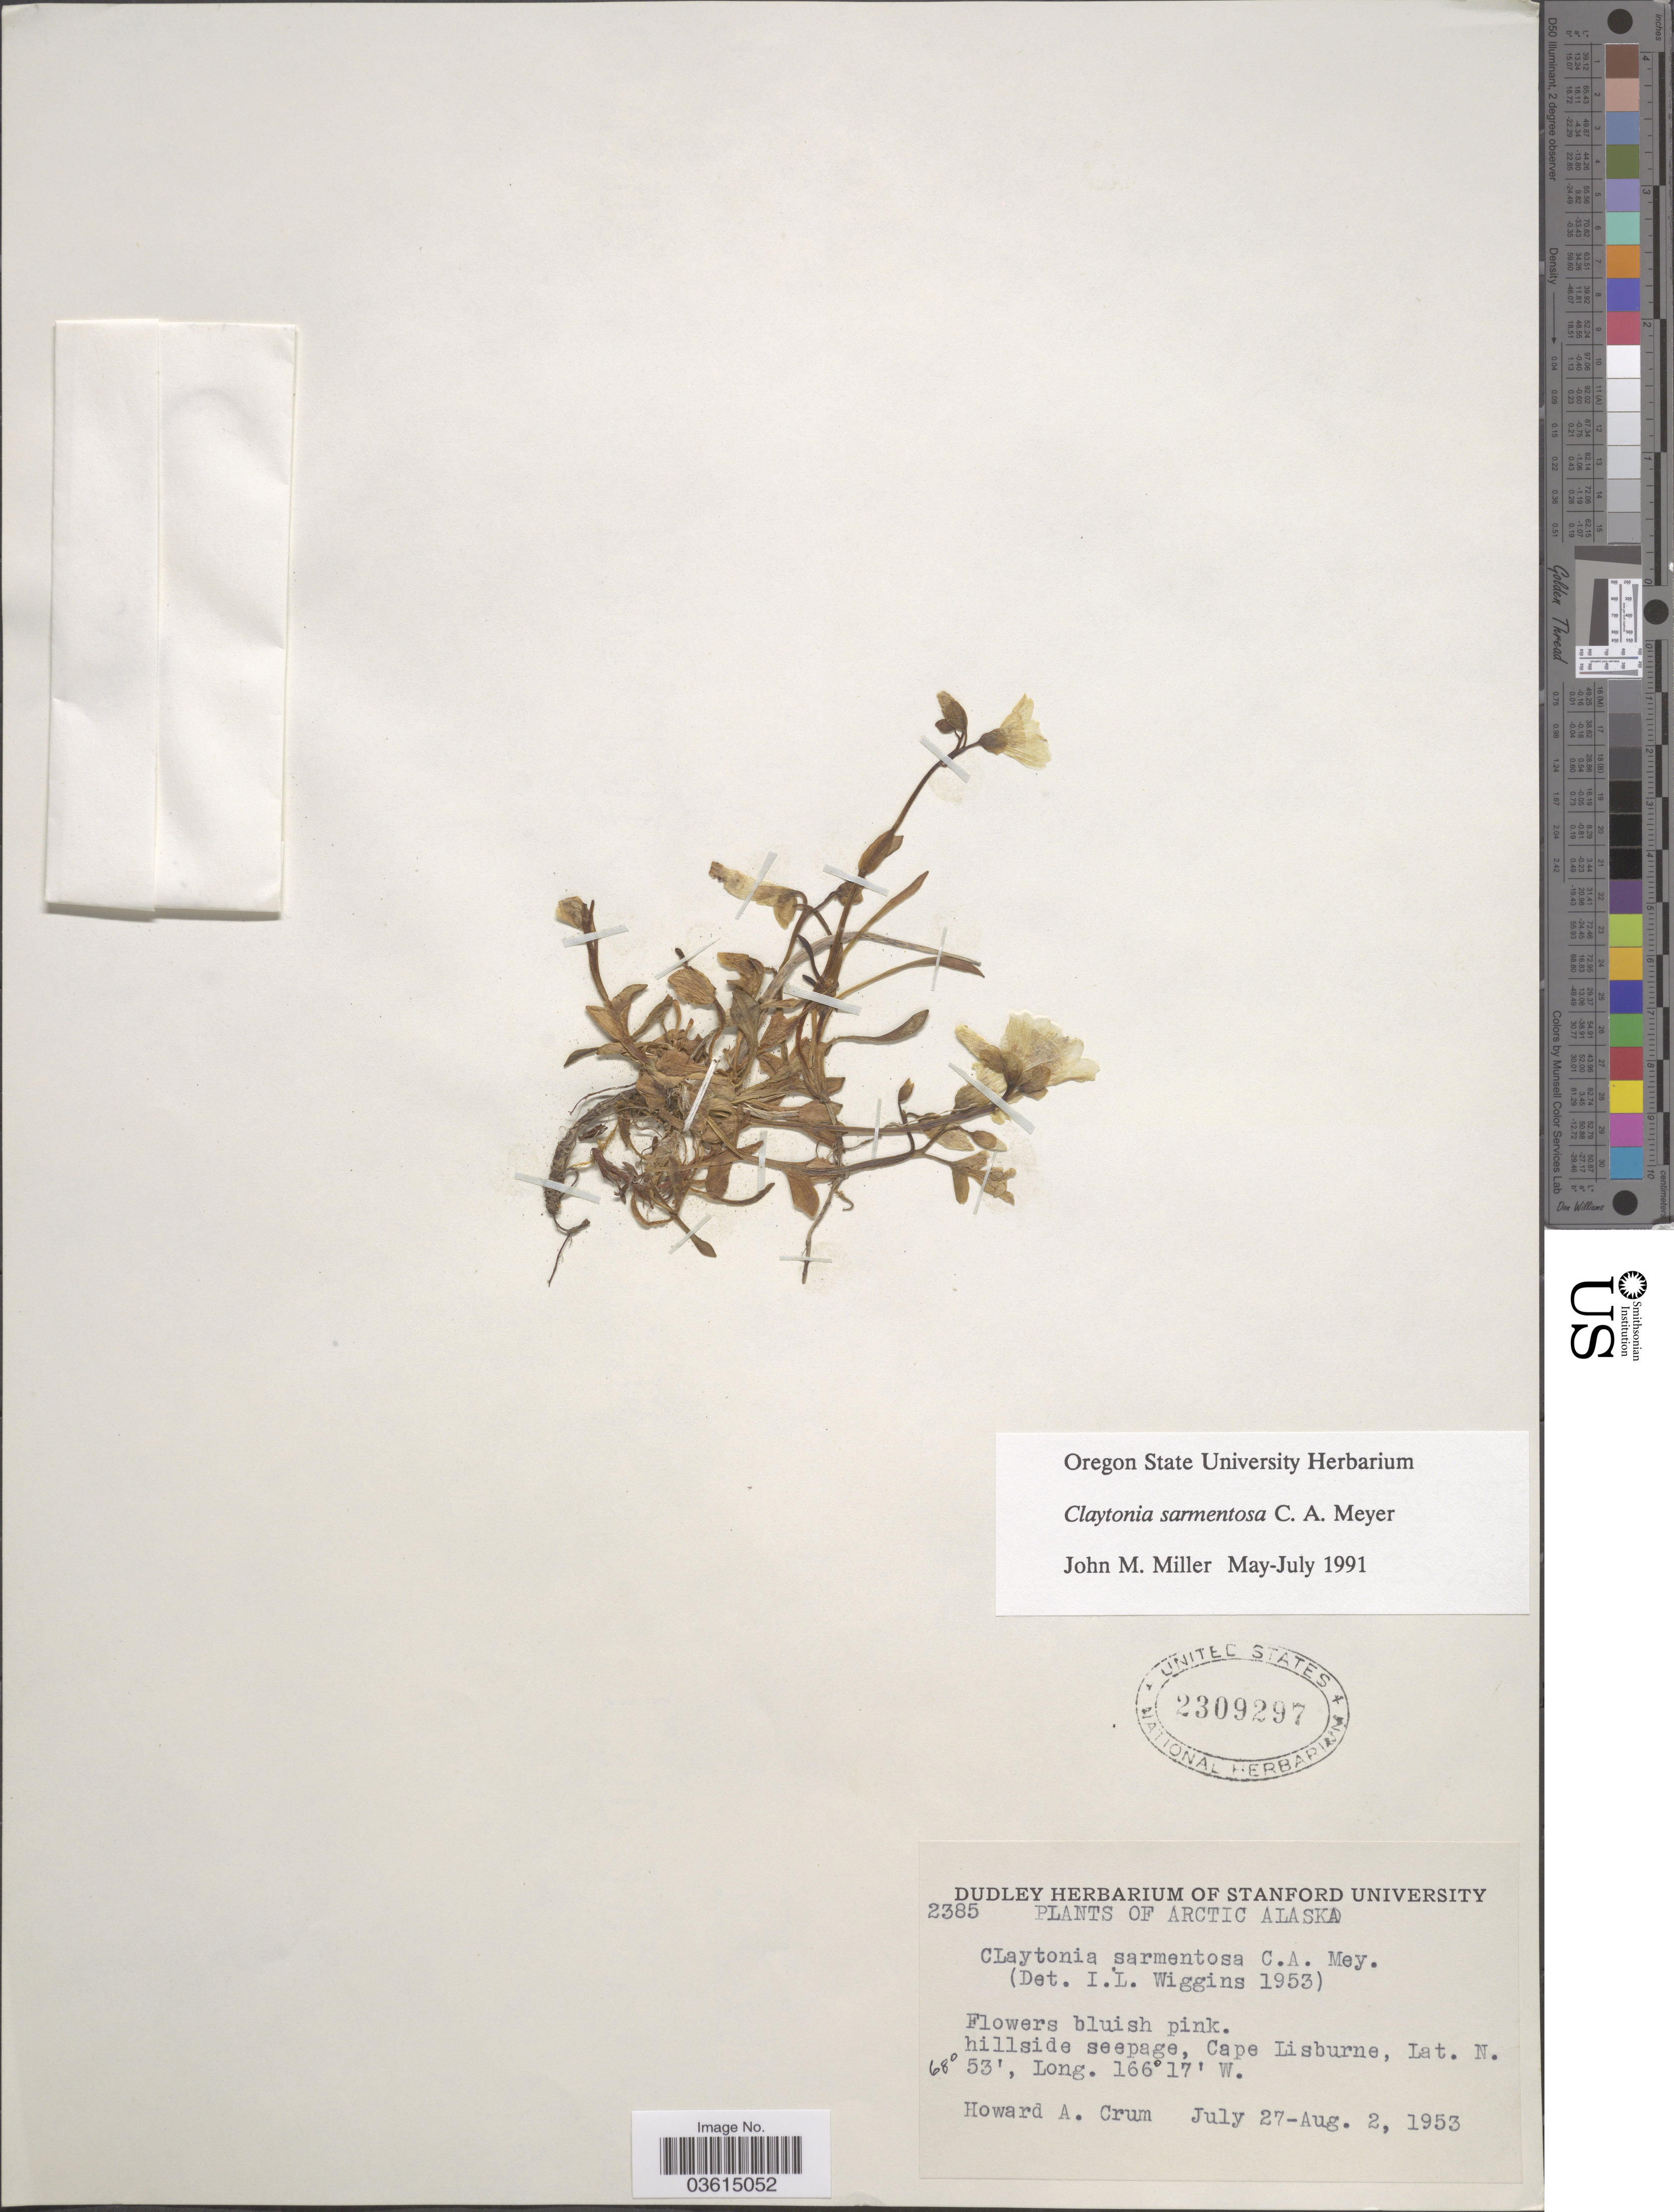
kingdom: Plantae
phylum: Tracheophyta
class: Magnoliopsida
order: Caryophyllales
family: Montiaceae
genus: Claytonia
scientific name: Claytonia sarmentosa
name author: C.A. Mey.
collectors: H. A. Crum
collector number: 2385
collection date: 1953-07-27/1953-08-02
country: United States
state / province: Alaska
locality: Arctic Alaska. Hillside seepage, Cape Lisburne.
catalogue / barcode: US 2309297